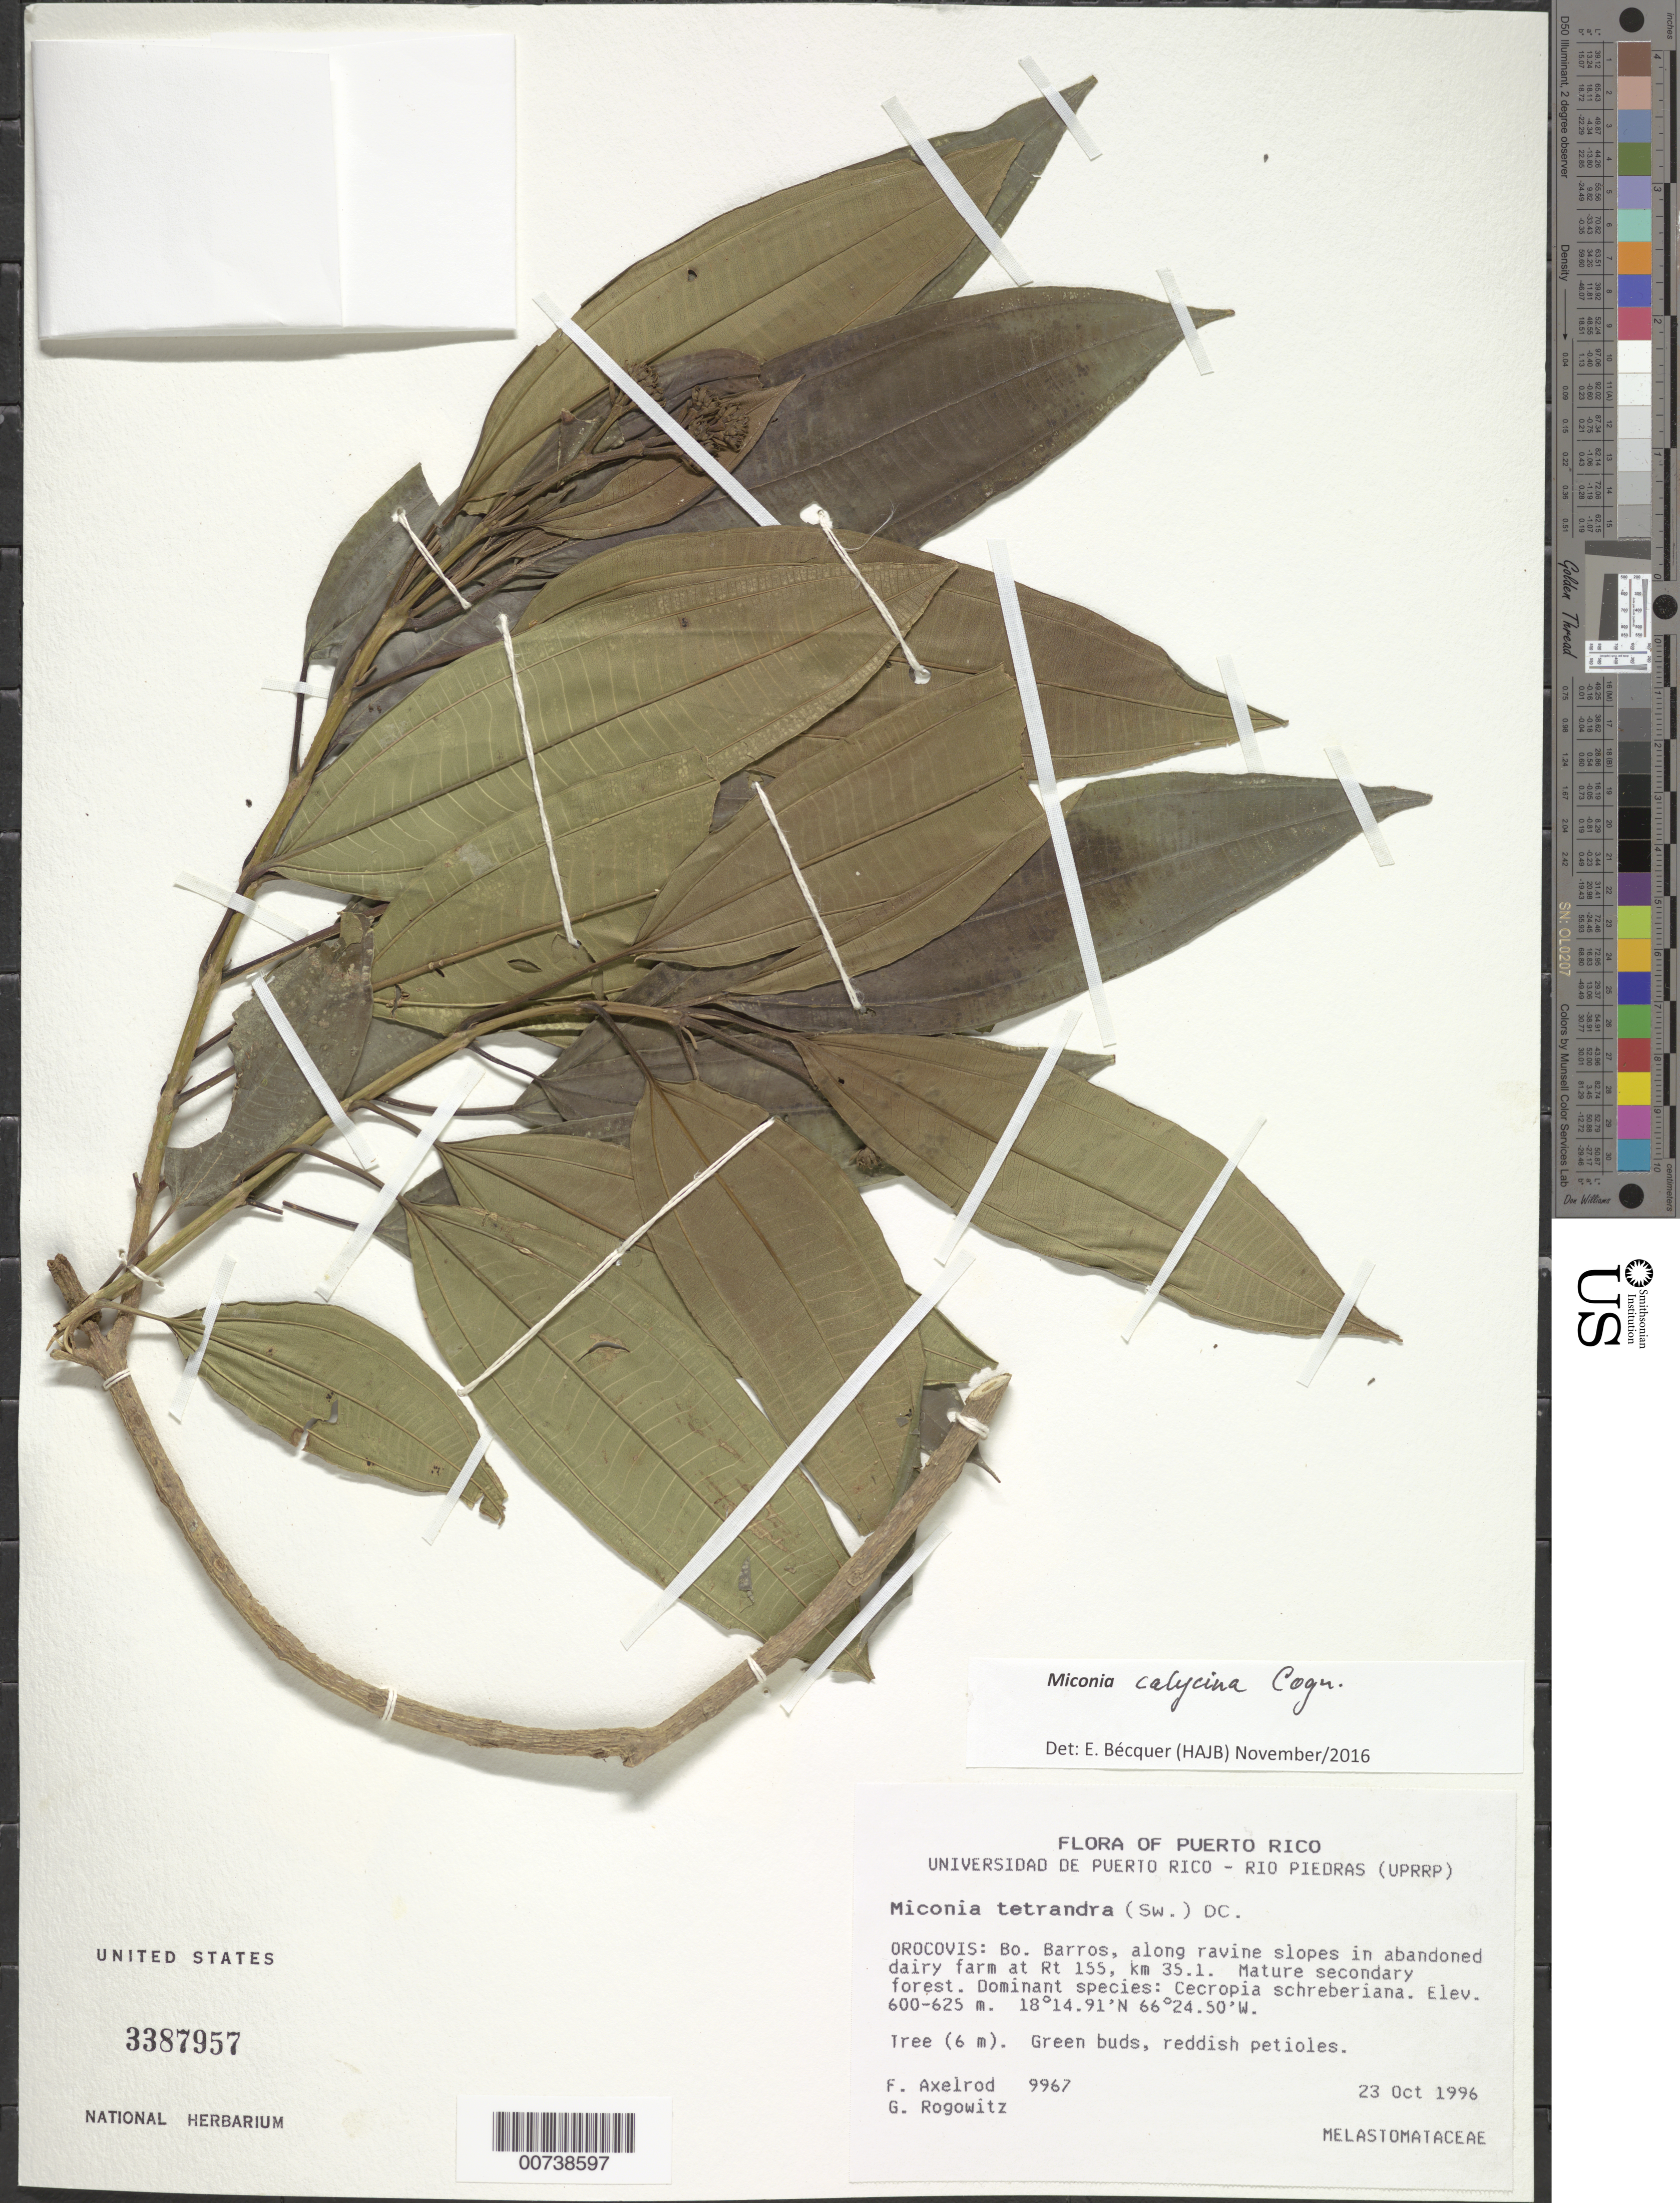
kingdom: Plantae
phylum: Tracheophyta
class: Magnoliopsida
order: Myrtales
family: Melastomataceae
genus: Miconia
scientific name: Miconia calycina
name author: Cogn.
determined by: Bécquer Granados, E. R., (HAJB)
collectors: F. S. Axelrod & G. Rogowitz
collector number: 9967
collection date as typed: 23 Oct 1996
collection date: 1996-10-23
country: Puerto Rico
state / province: Orocovis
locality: Barrio Barros, along ravine slopes in abandoned dairy farm at Rt 155, km 35.1. Municipio Orocovis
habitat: Mature secondary forest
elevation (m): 600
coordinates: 18.25861111, -66.41388889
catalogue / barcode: US 3387957